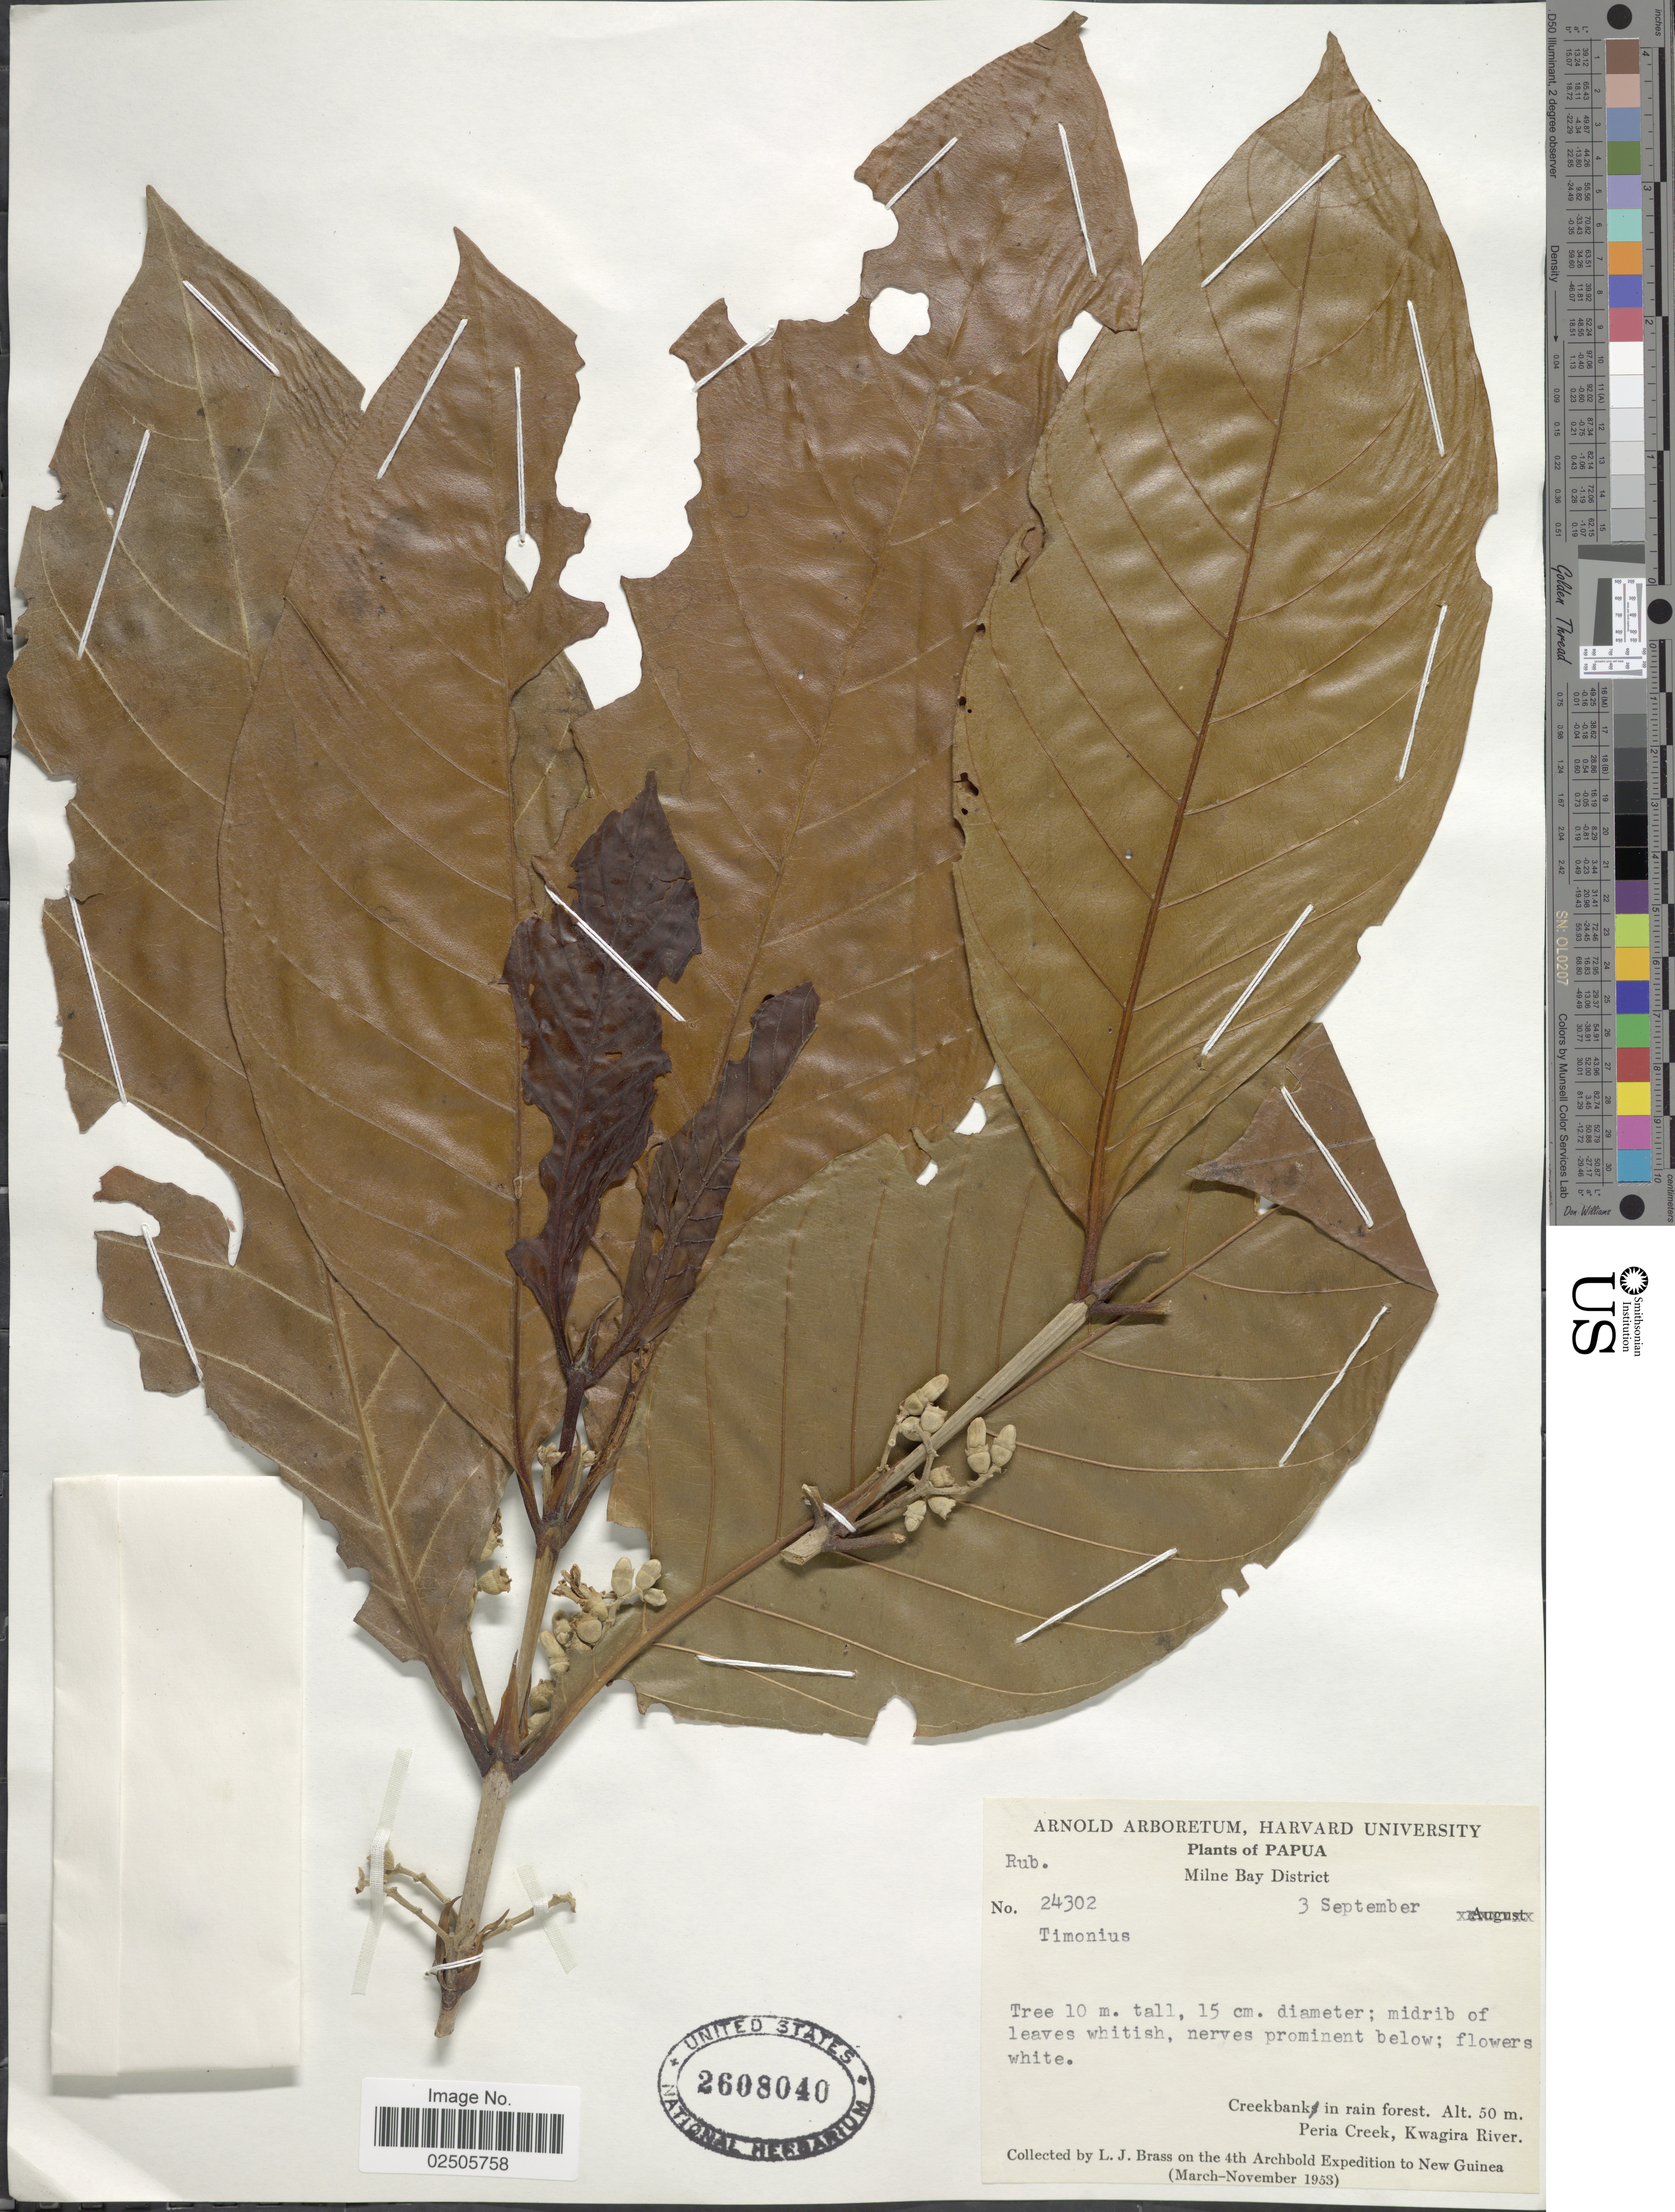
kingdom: Plantae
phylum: Tracheophyta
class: Magnoliopsida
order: Gentianales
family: Rubiaceae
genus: Timonius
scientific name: Timonius sp.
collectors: L. J. Brass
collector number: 24302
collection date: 1953-09-03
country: Papua New Guinea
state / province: Milne Bay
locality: Papua, Creekbank in rainforest, Peria Creek, Kwagira River, New Guinea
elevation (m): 50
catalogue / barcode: US 2608040